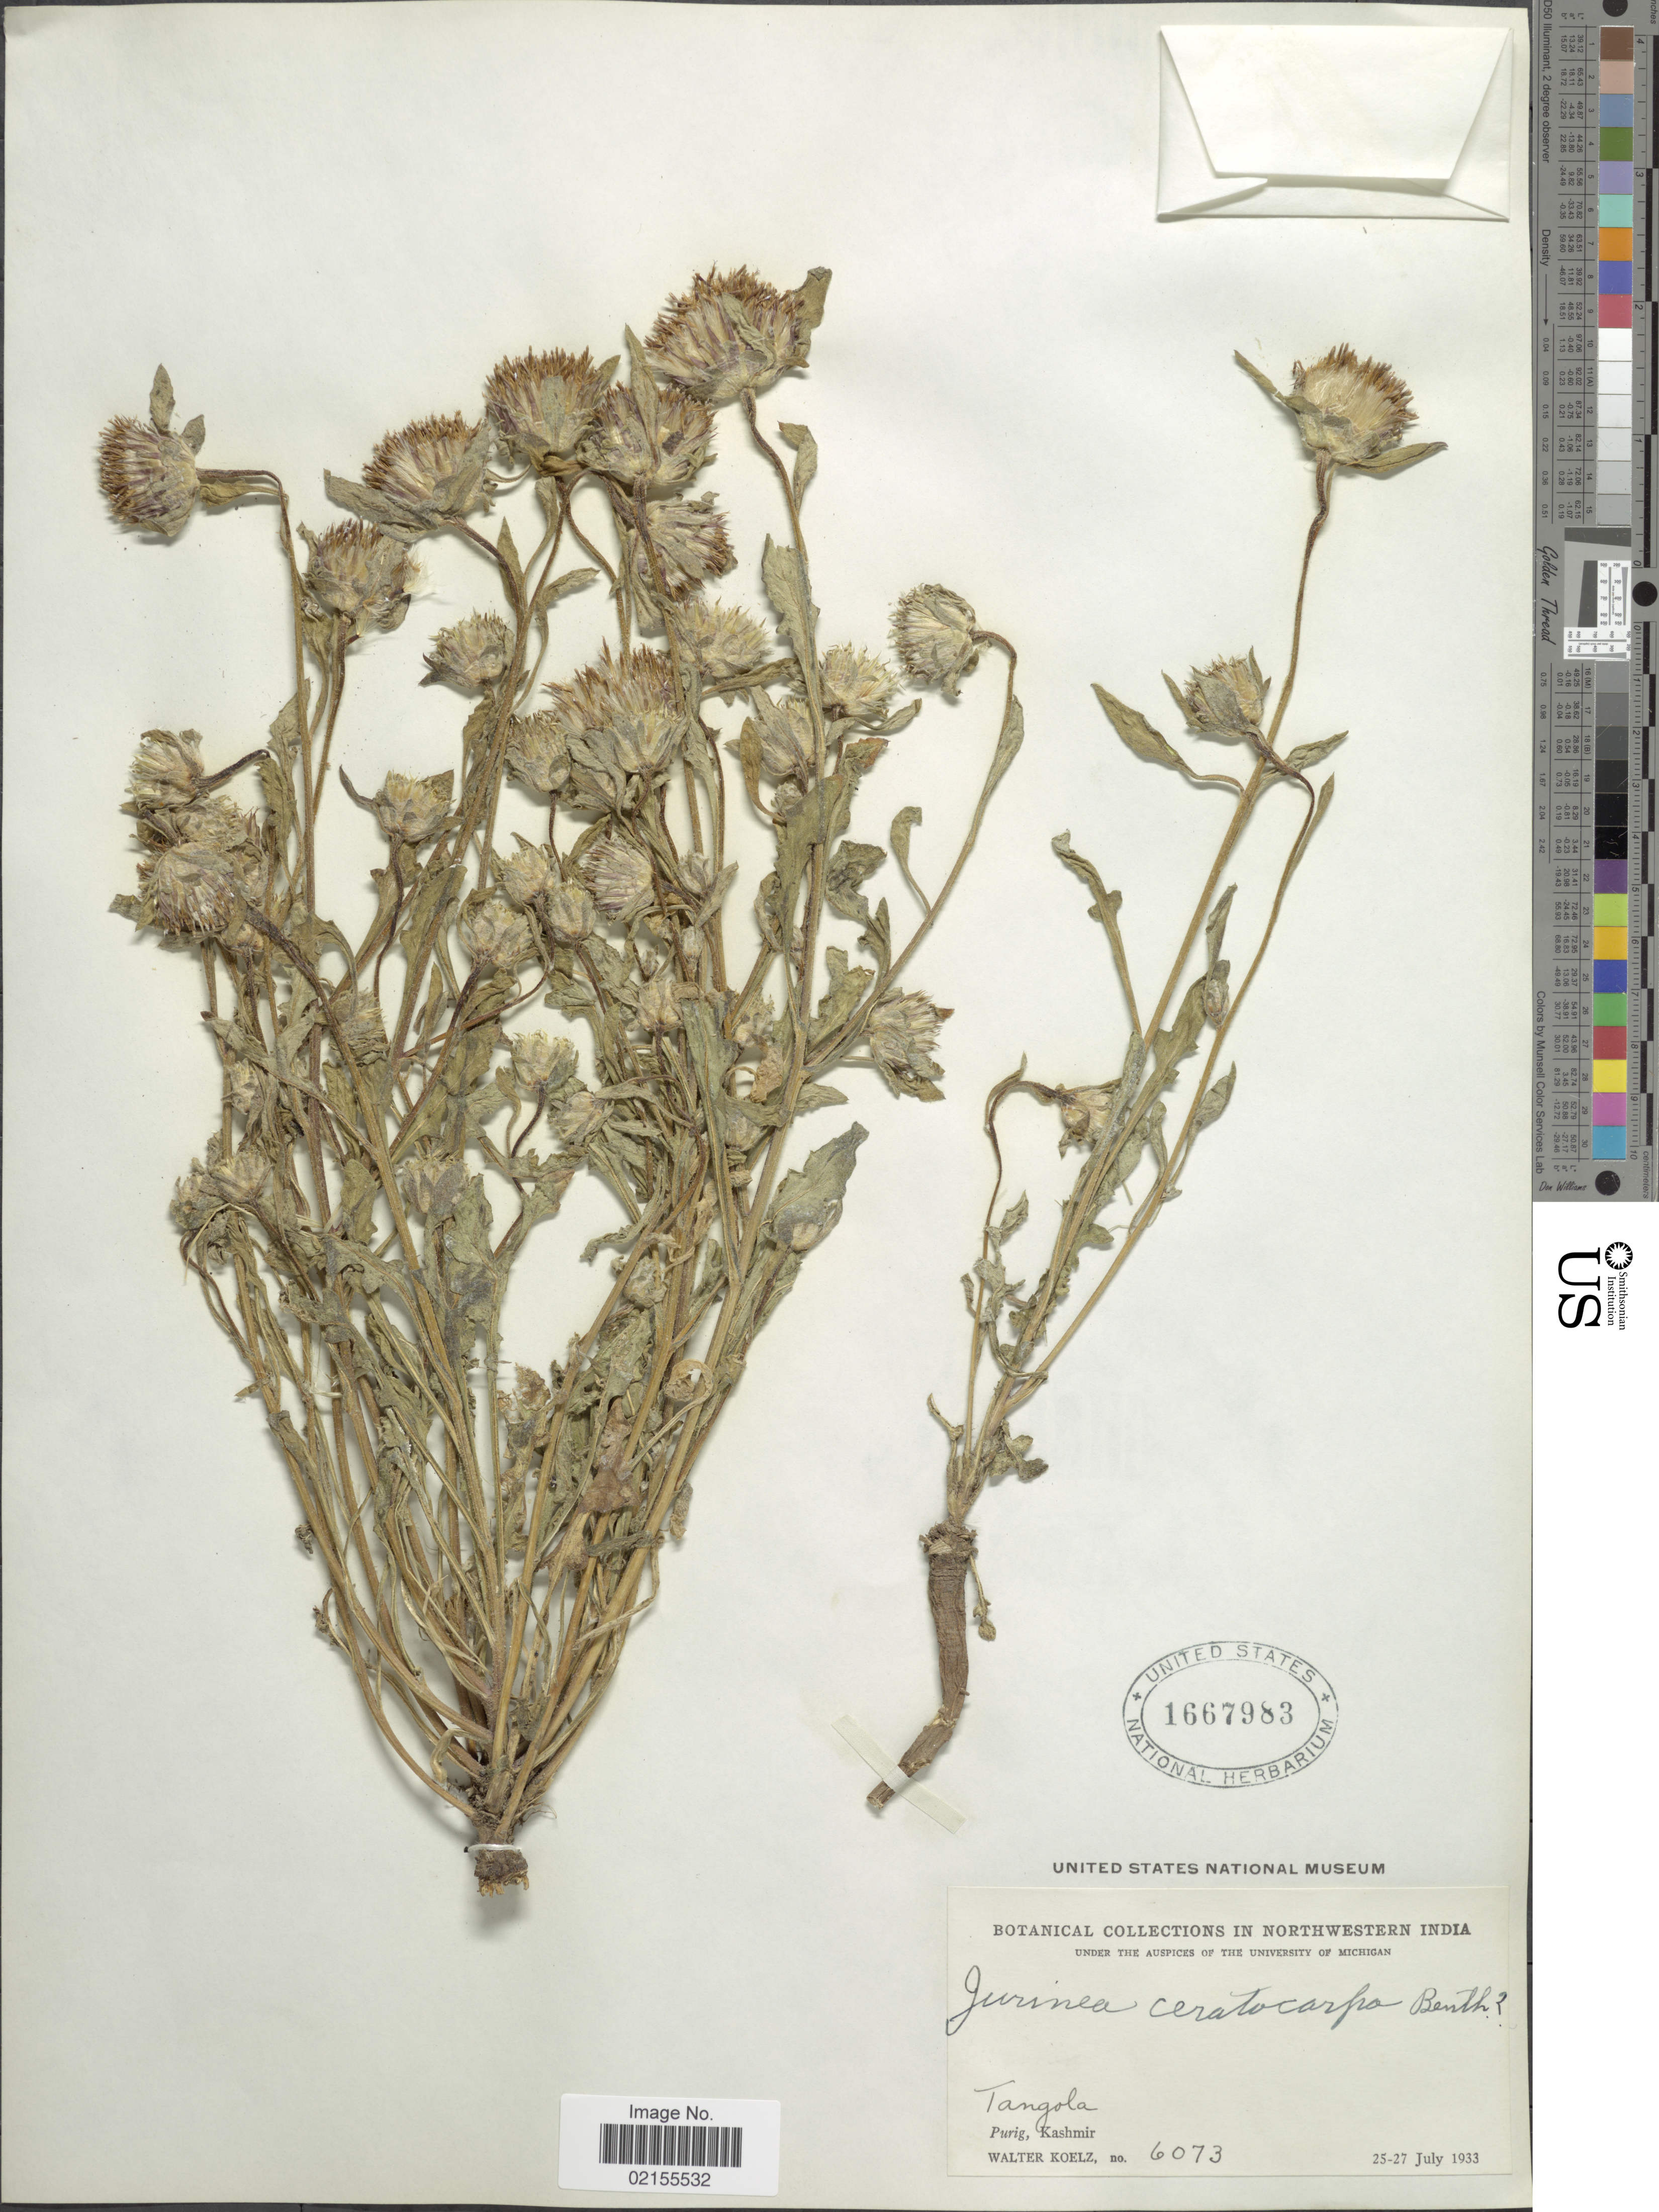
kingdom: Plantae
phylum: Tracheophyta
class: Magnoliopsida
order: Asterales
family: Asteraceae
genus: Jurinea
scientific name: Jurinea ceratocarpa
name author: (Decne.) Benth.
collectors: W. N. Koelz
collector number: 6073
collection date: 1933-07-25/1933-07-27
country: India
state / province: Jammu and Kashmir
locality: Northwestern India, Tangola, Purig, Kashmir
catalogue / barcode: US 1667983